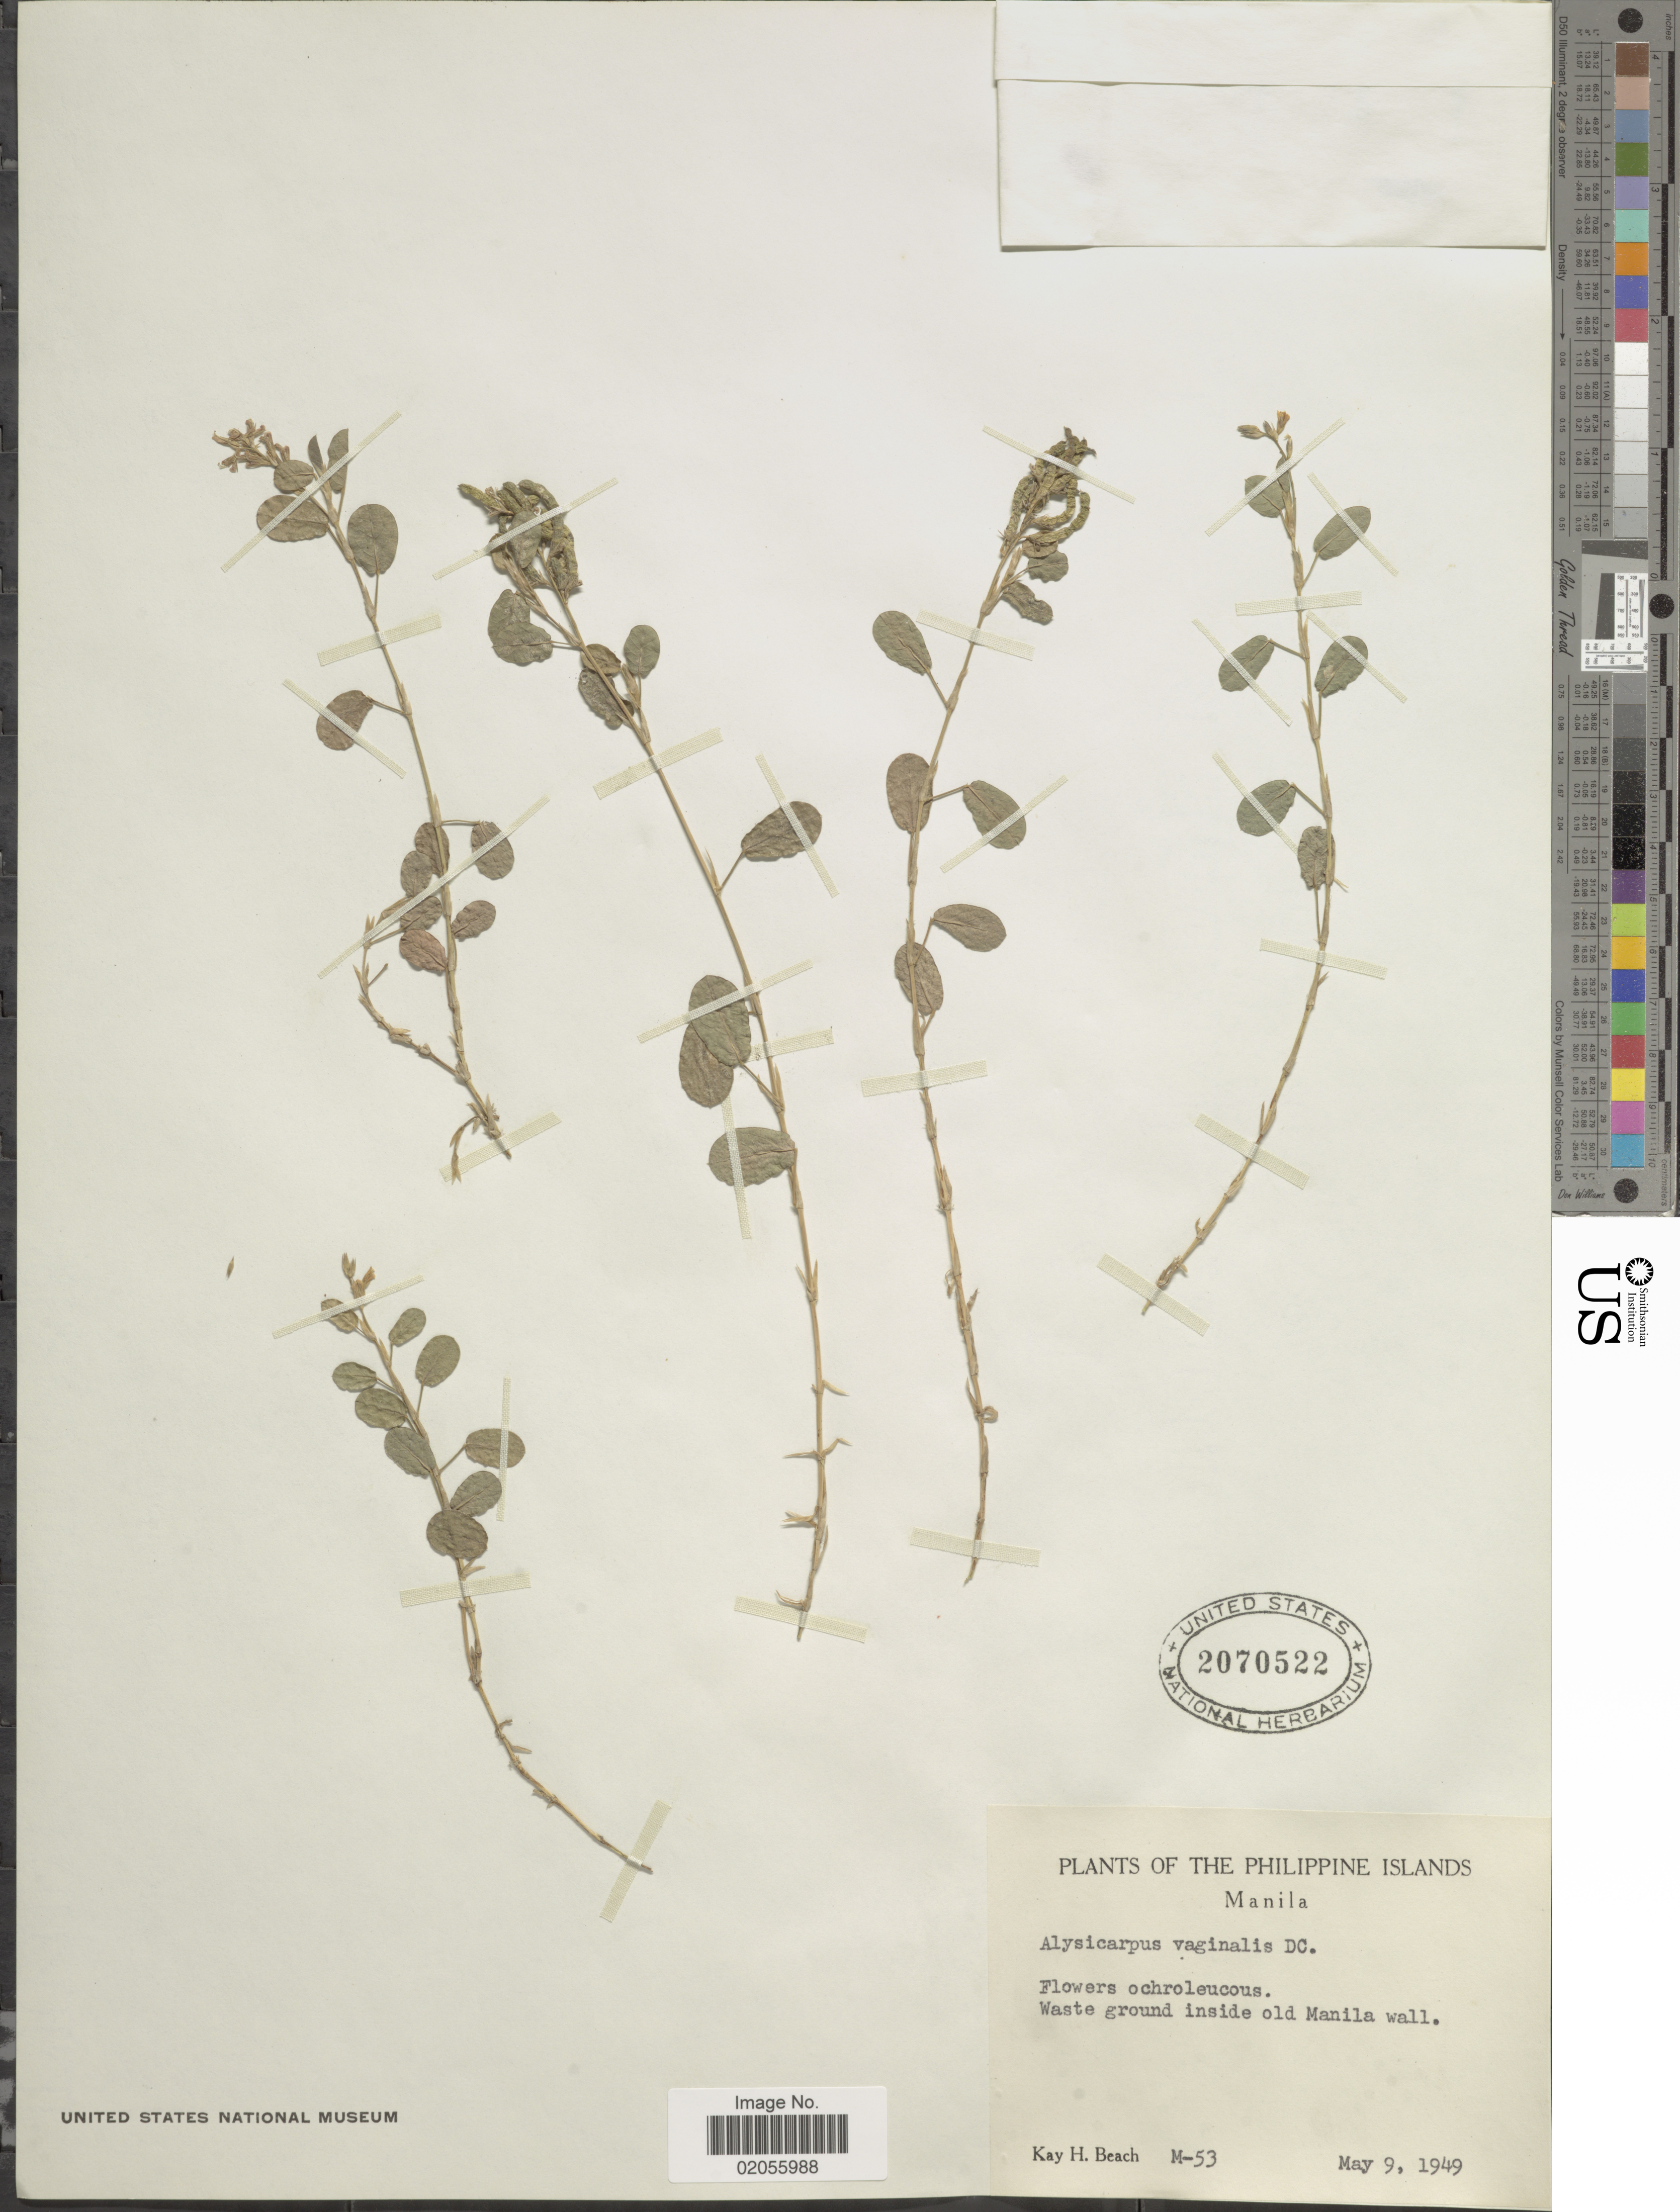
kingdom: Plantae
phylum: Tracheophyta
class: Magnoliopsida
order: Fabales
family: Fabaceae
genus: Alysicarpus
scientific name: Alysicarpus vaginalis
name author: (L.) DC.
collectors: K. H. Beach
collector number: M-53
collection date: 1949-05-09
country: Philippines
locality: Manila. old Manila wall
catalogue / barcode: US 2070522